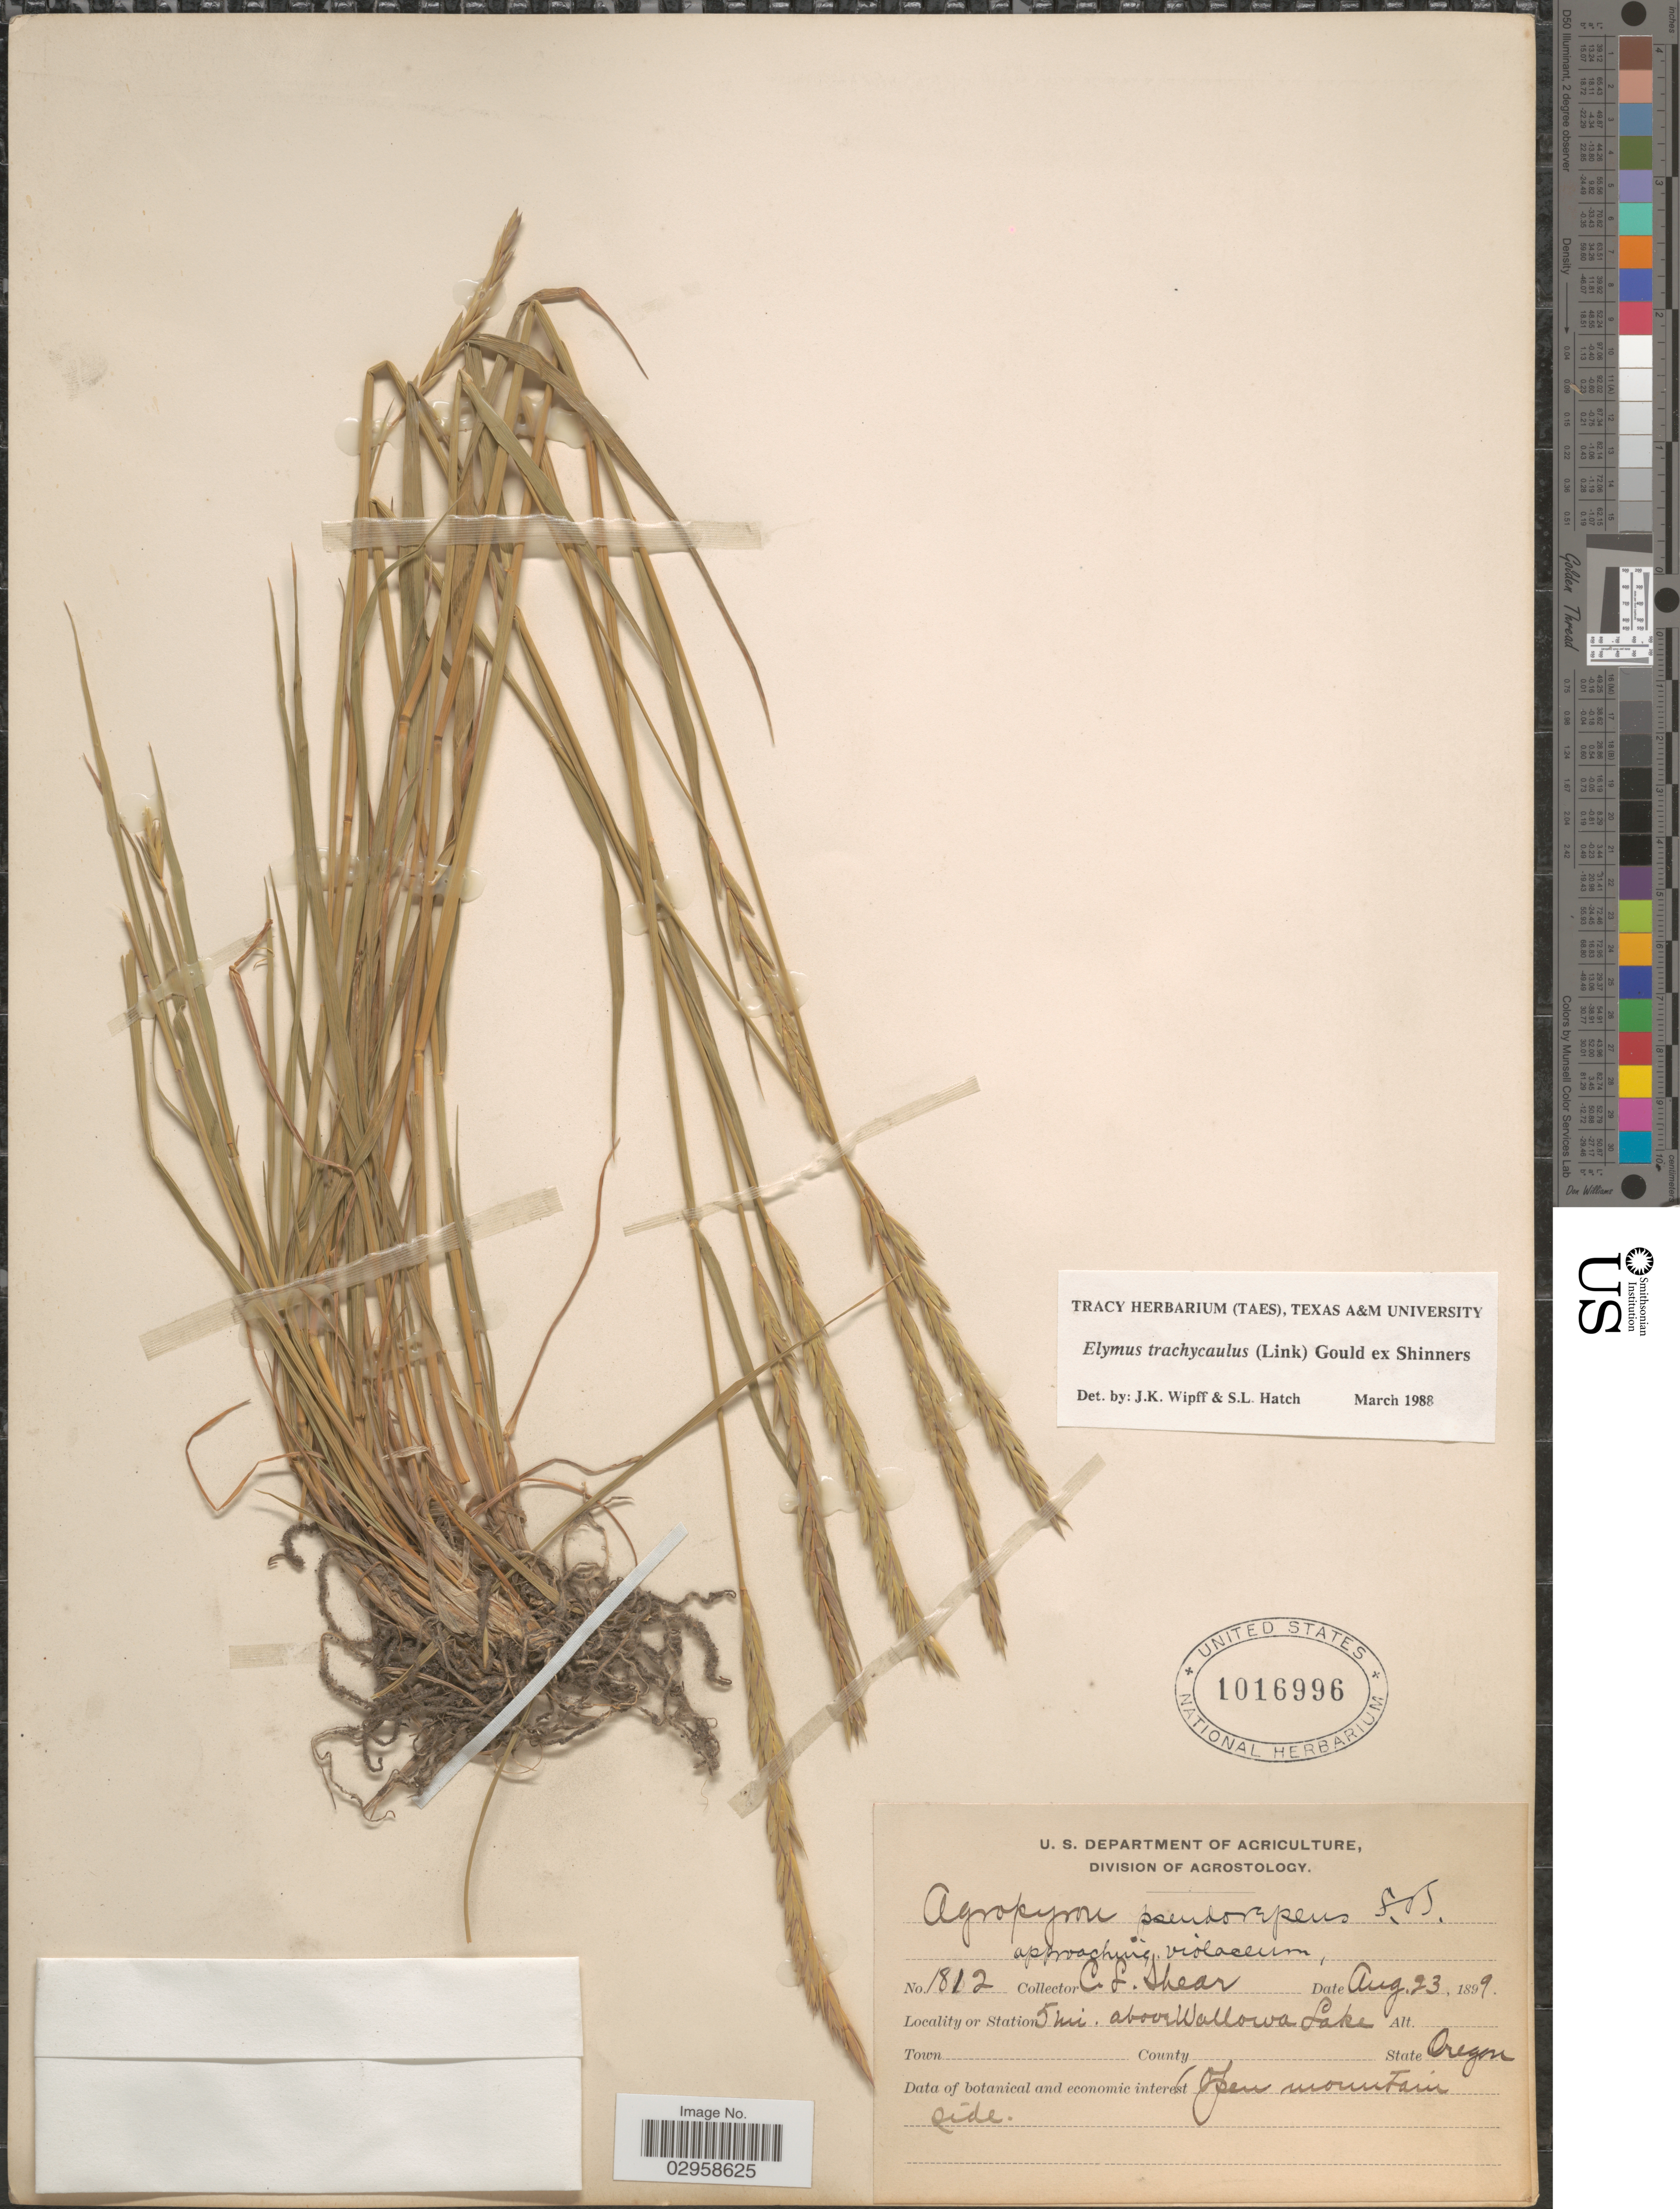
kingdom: Plantae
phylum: Tracheophyta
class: Liliopsida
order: Poales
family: Poaceae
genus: Elymus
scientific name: Elymus trachycaulus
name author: (Link) Gould ex Shinners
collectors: C. L. Shear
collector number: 1812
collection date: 1899-08-23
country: United States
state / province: Oregon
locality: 5 mi. above Wallowa Lake.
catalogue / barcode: US 1016996